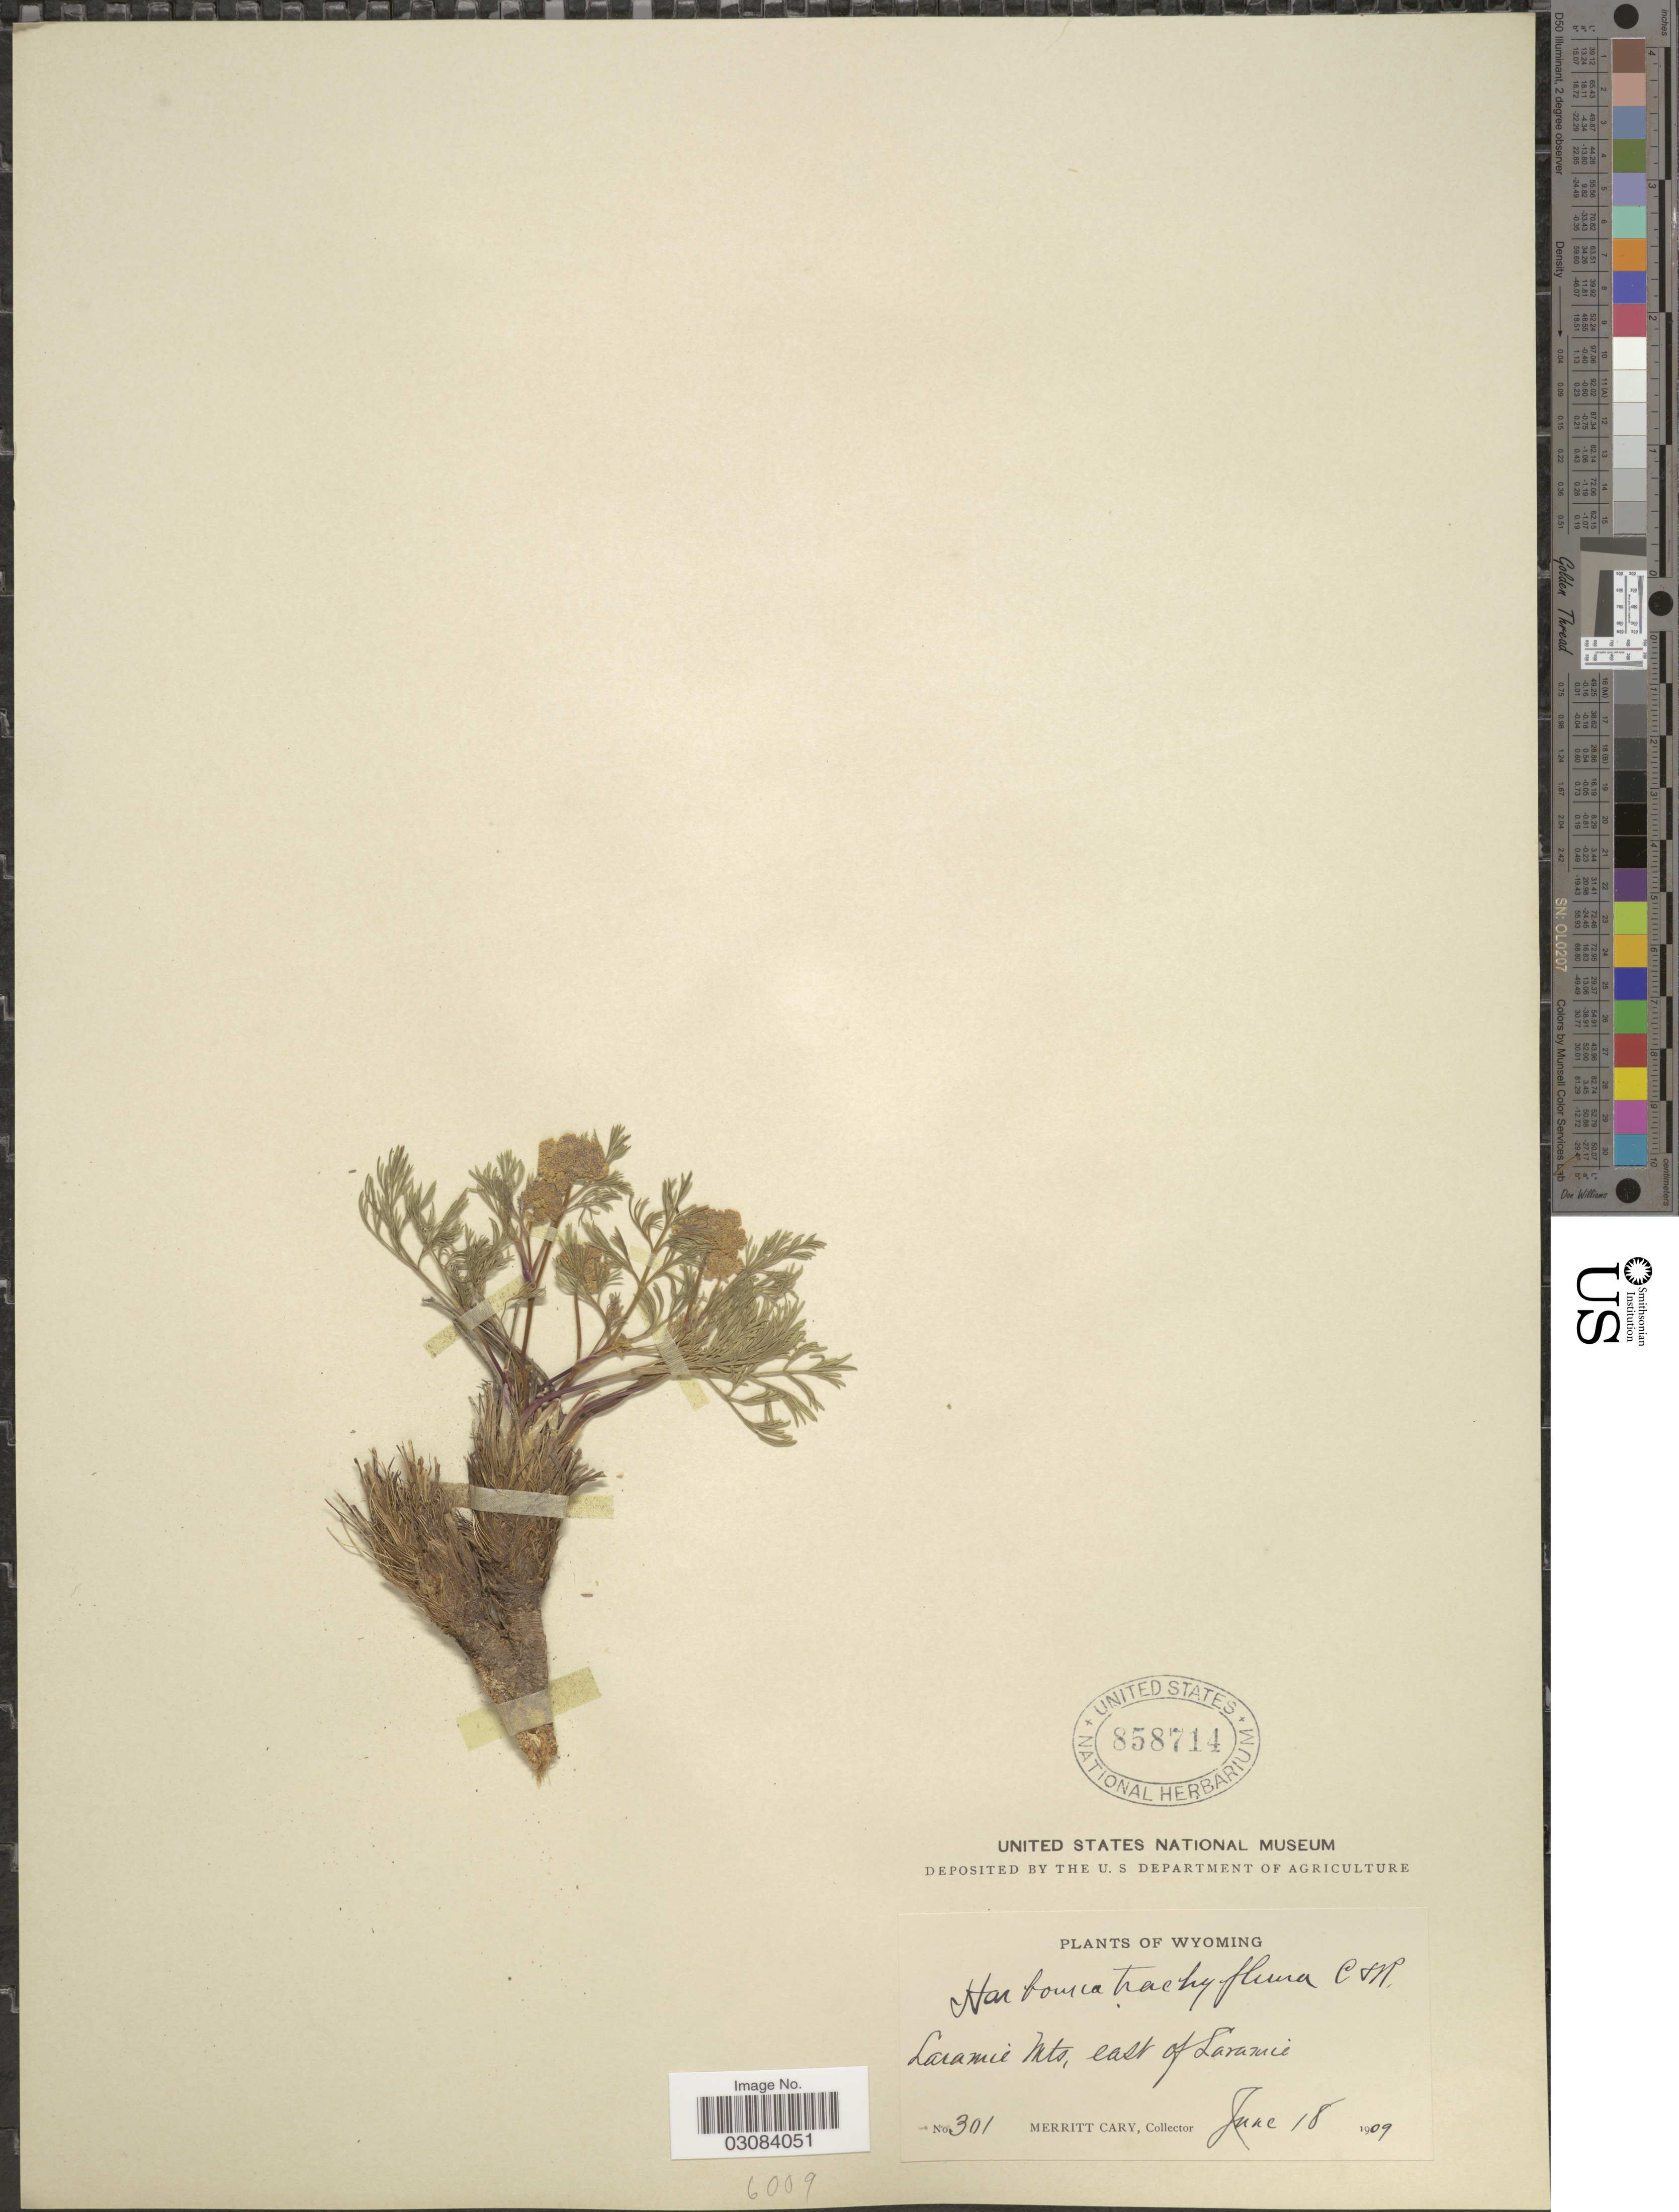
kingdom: Plantae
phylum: Tracheophyta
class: Magnoliopsida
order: Apiales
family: Apiaceae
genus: Harbouria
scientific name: Harbouria trachypleura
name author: (A. Gray) J.M. Coult. & Rose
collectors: M. Cary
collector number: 301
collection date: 1909-06-18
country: United States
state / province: Wyoming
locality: Laramie Mts, east of Laramie.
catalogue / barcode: US 858714